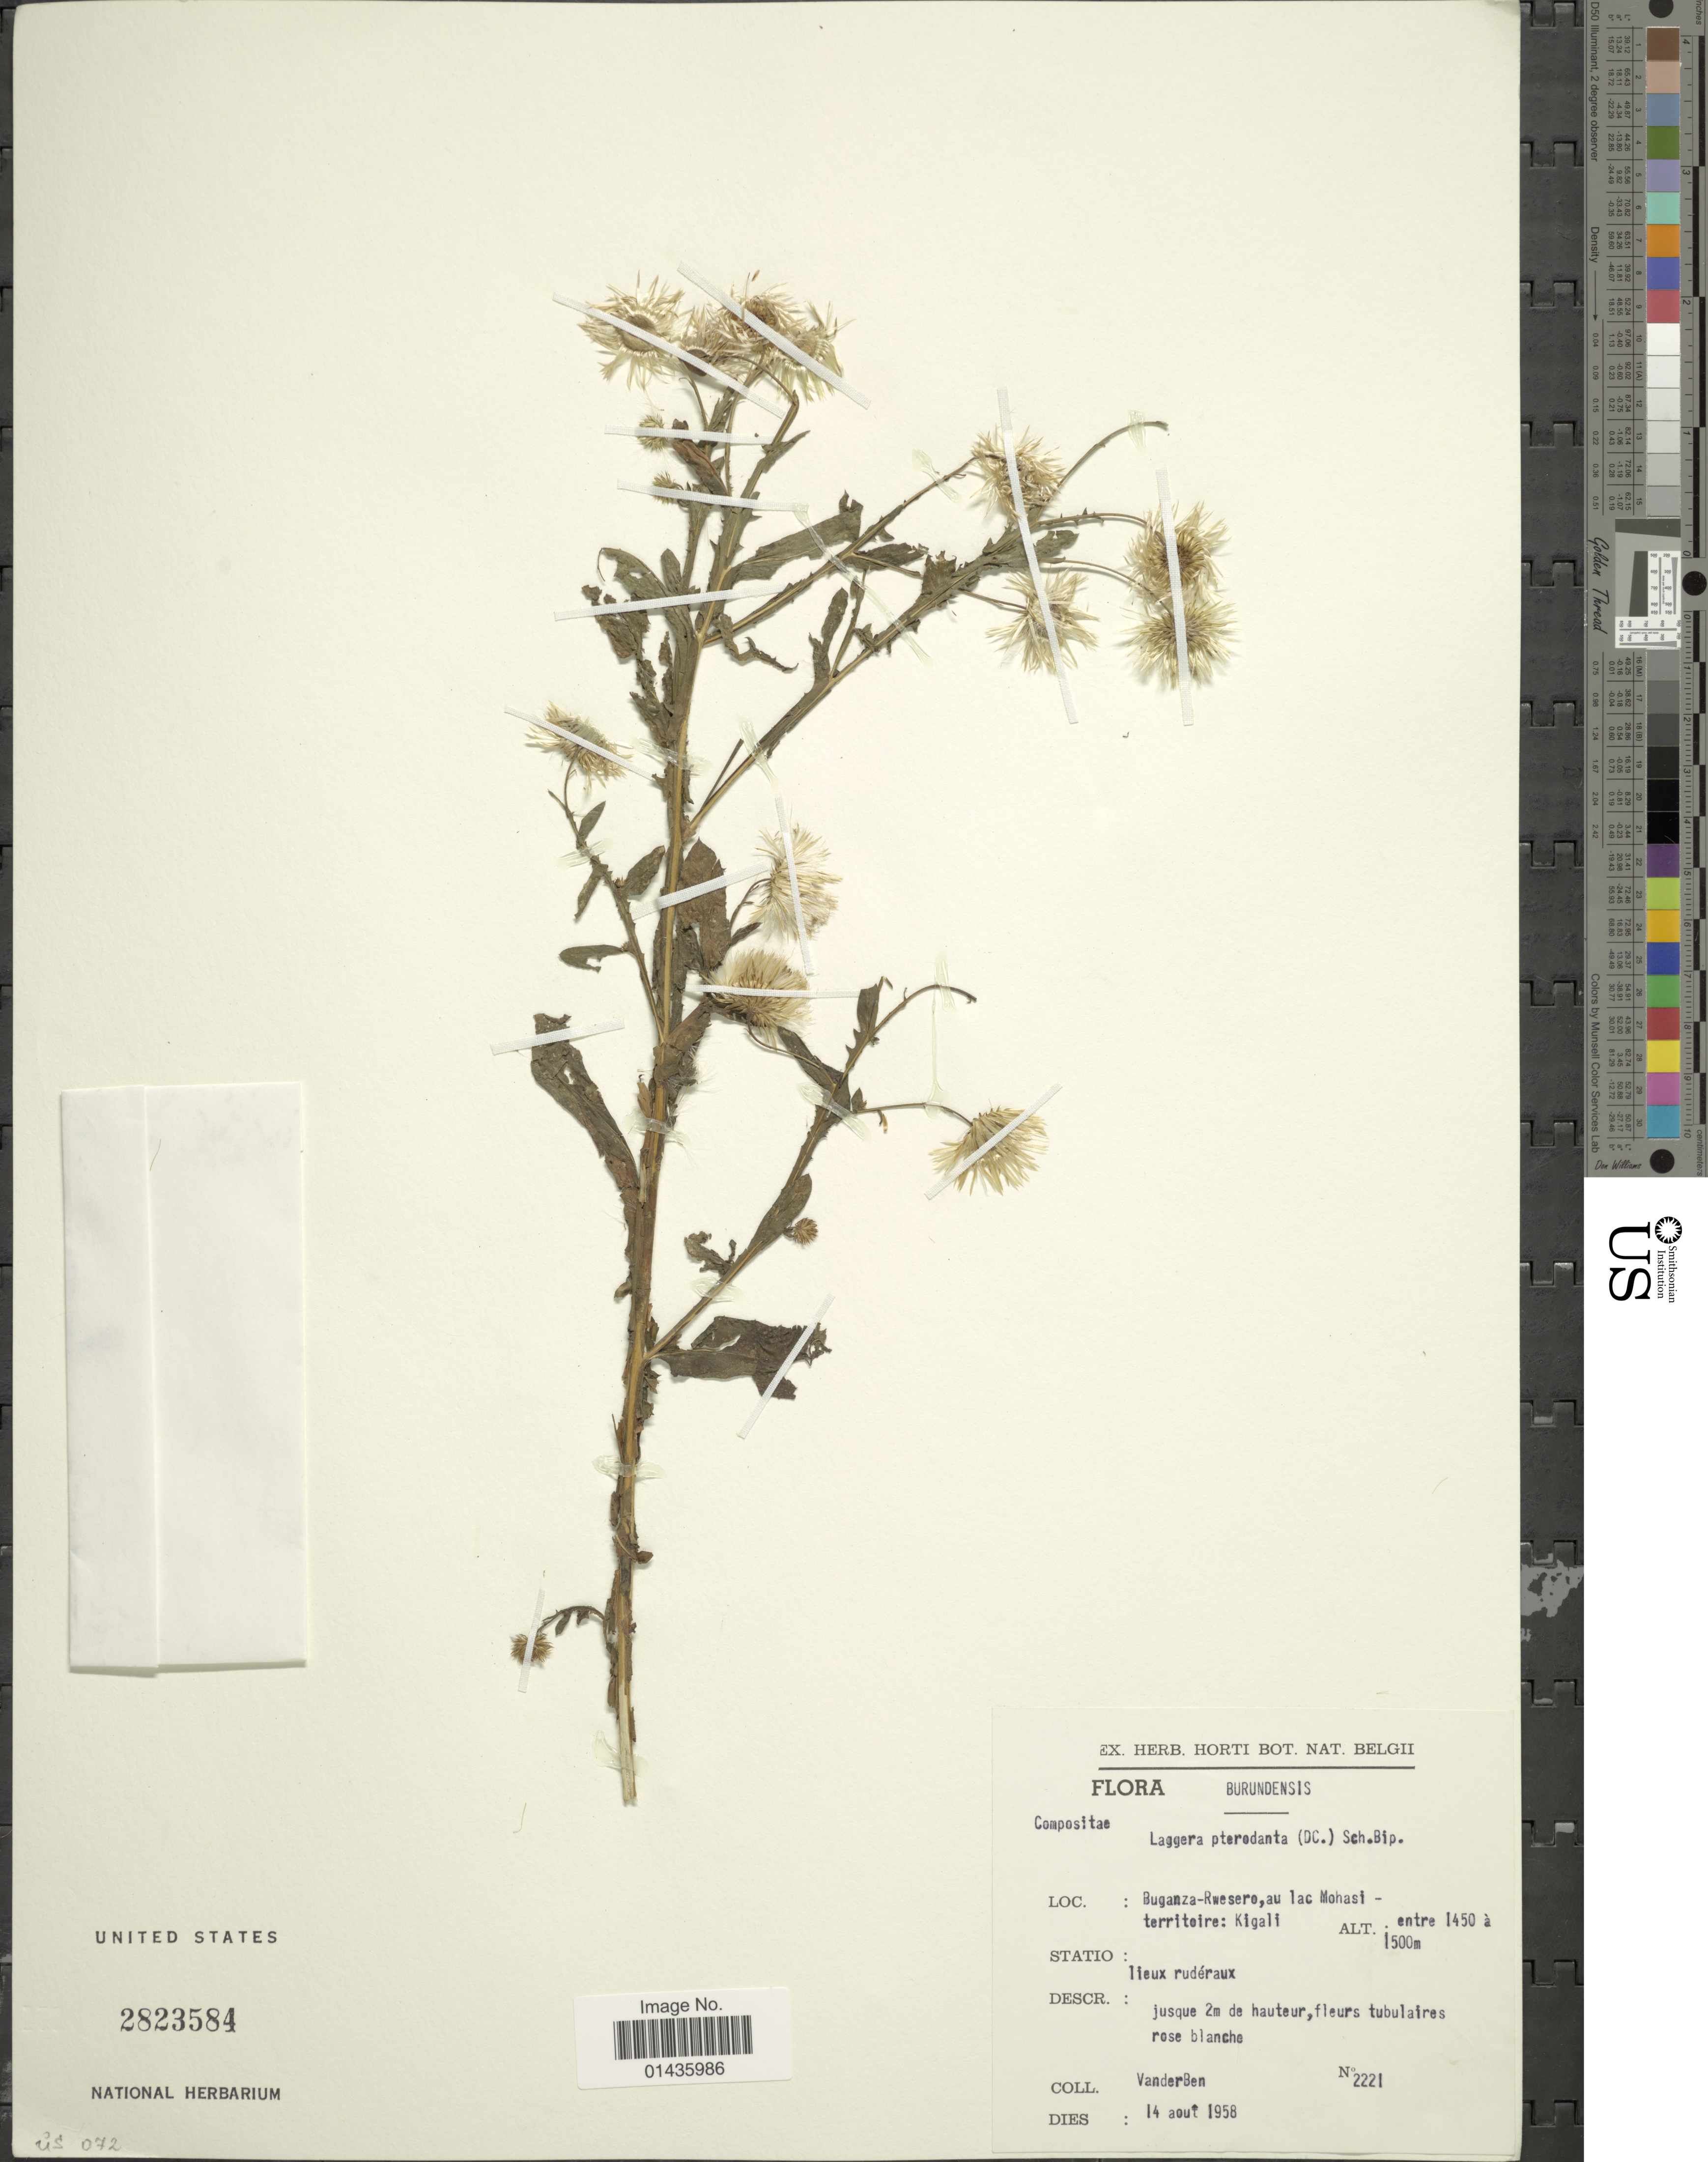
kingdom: Plantae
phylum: Tracheophyta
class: Magnoliopsida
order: Asterales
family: Asteraceae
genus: Laggera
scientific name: Laggera perrottetiana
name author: DC.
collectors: D. Van Der Ben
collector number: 2221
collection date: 1958-08-14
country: Rwanda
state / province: Kigali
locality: Burundensis, Buganza-Rwesere, au lac Mohasi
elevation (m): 1450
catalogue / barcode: US 2823584